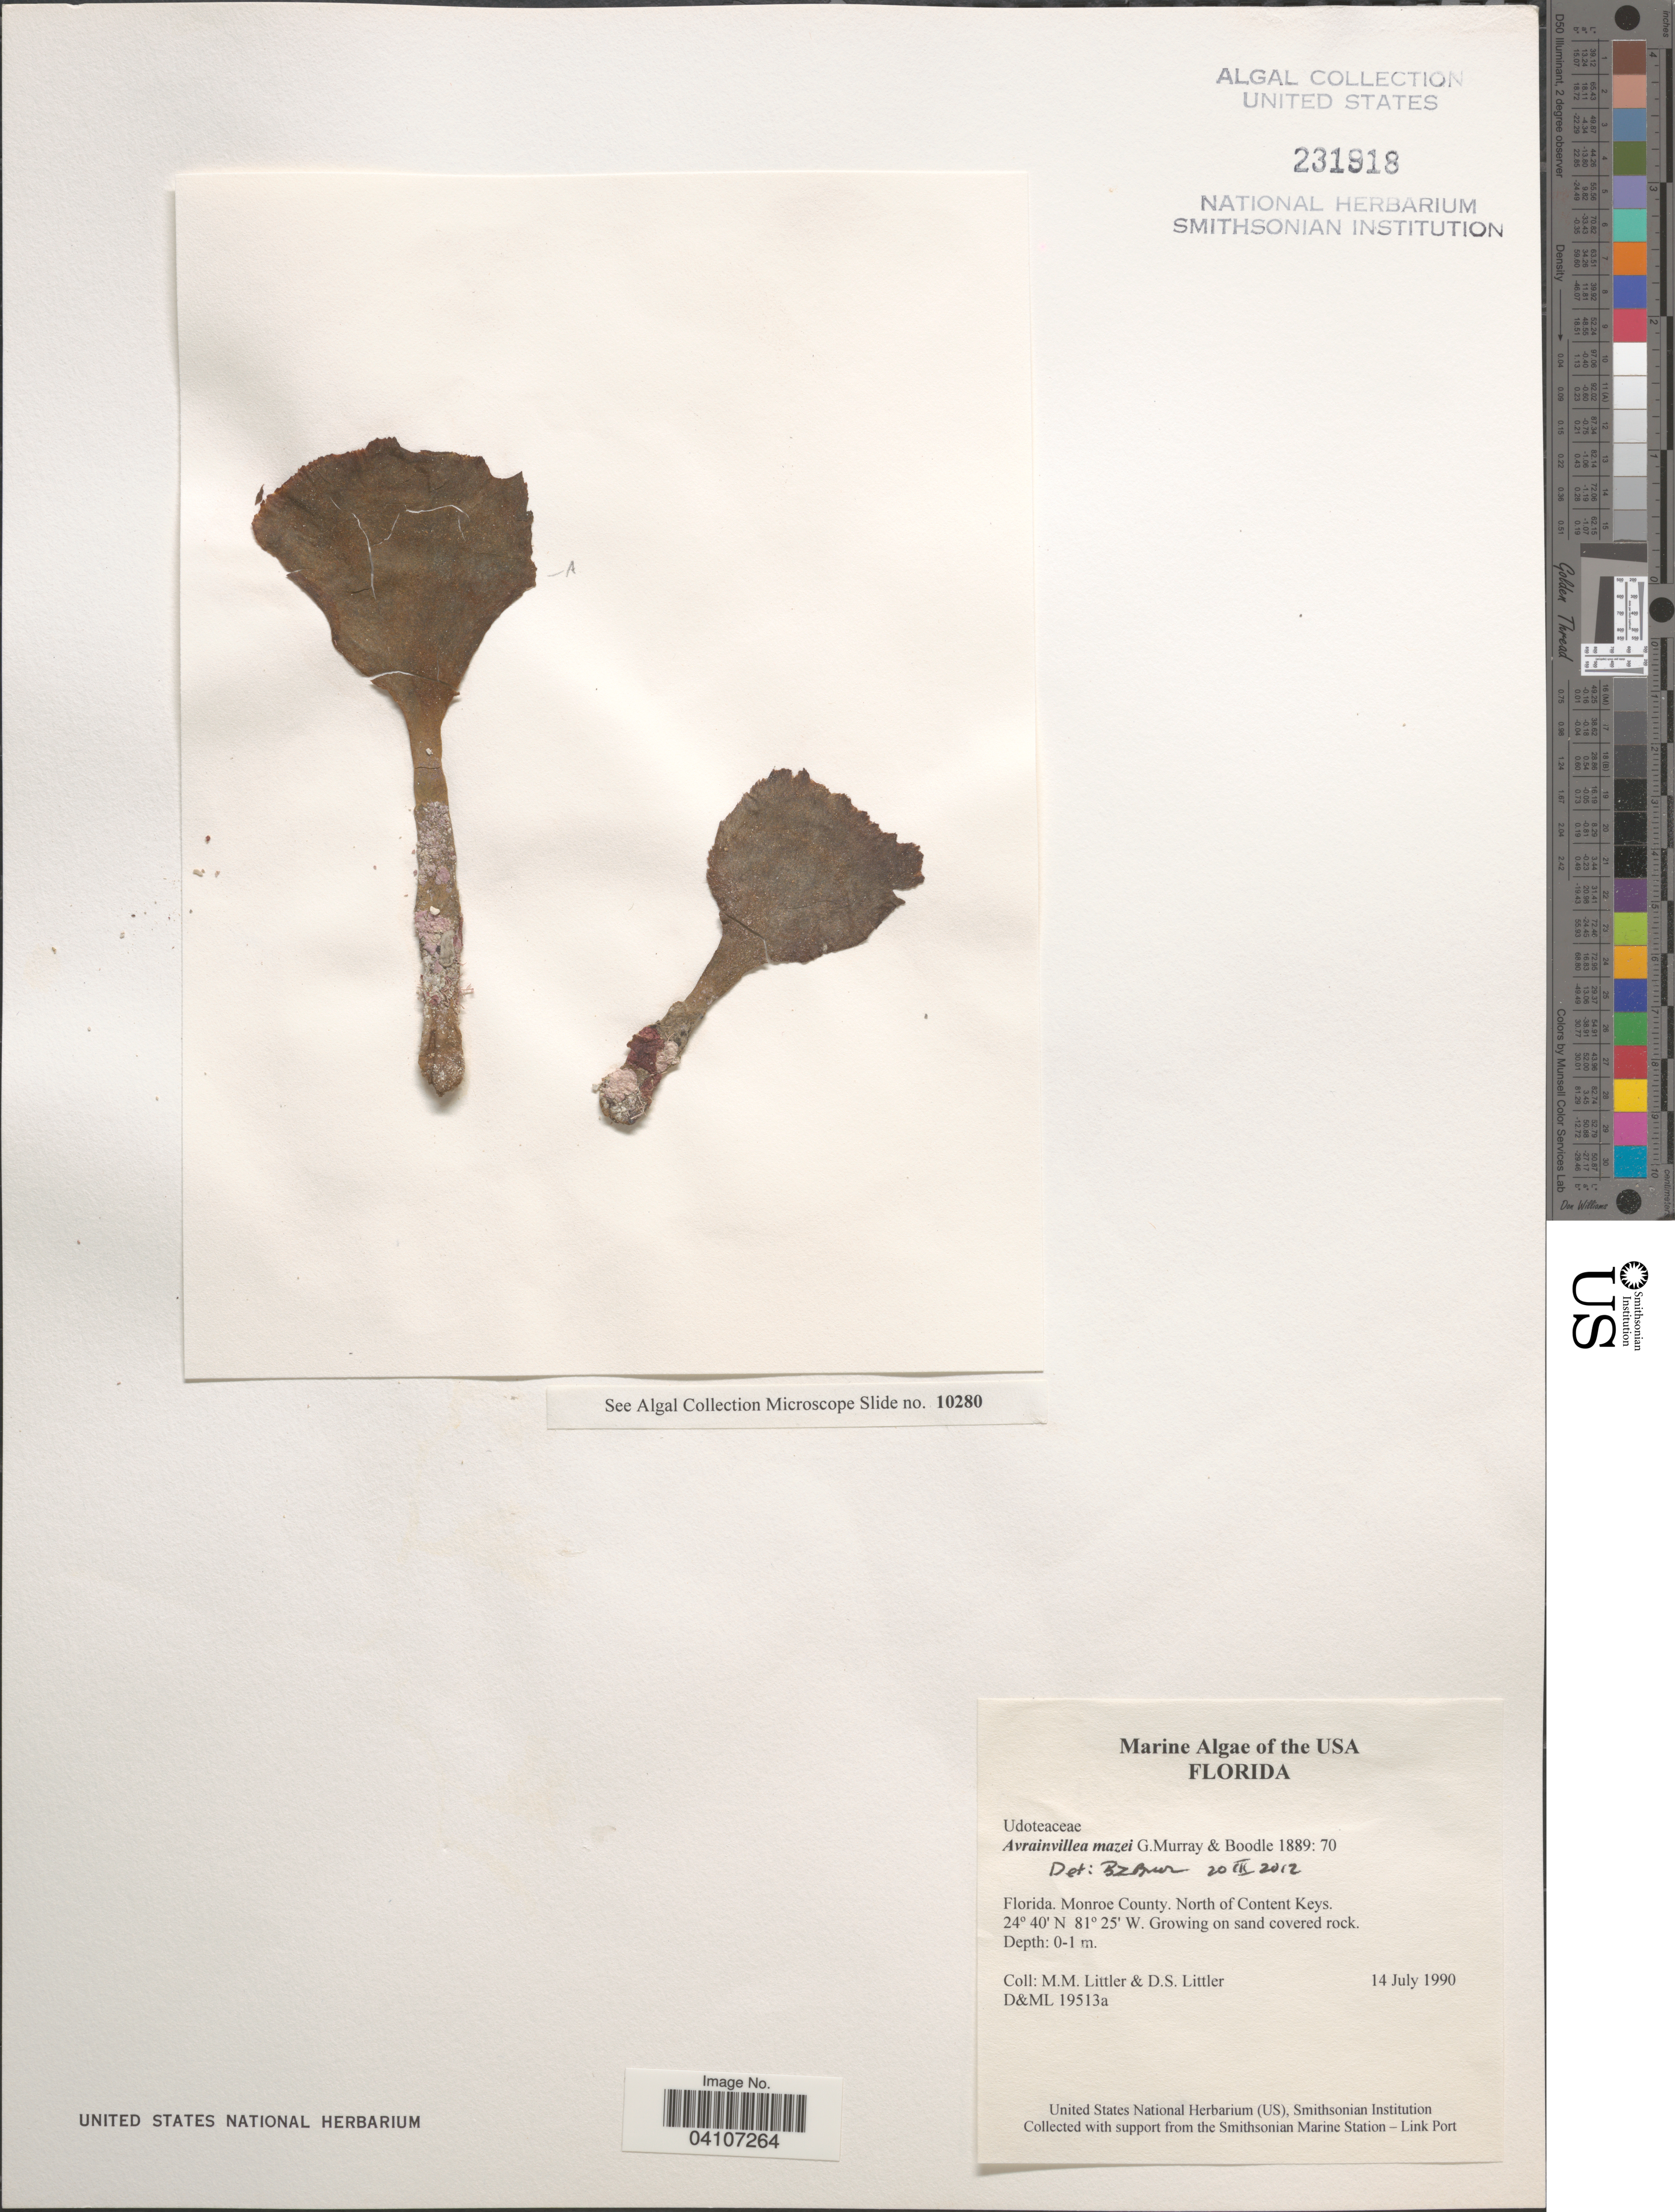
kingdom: Plantae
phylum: Chlorophyta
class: Ulvophyceae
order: Bryopsidales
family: Dichotomosiphonaceae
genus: Avrainvillea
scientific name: Avrainvillea mazei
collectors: D. S. Littler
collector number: D&ML19513a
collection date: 1990-07-14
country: United States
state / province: Florida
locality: Monroe County. North of Content Keys.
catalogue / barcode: US 231918